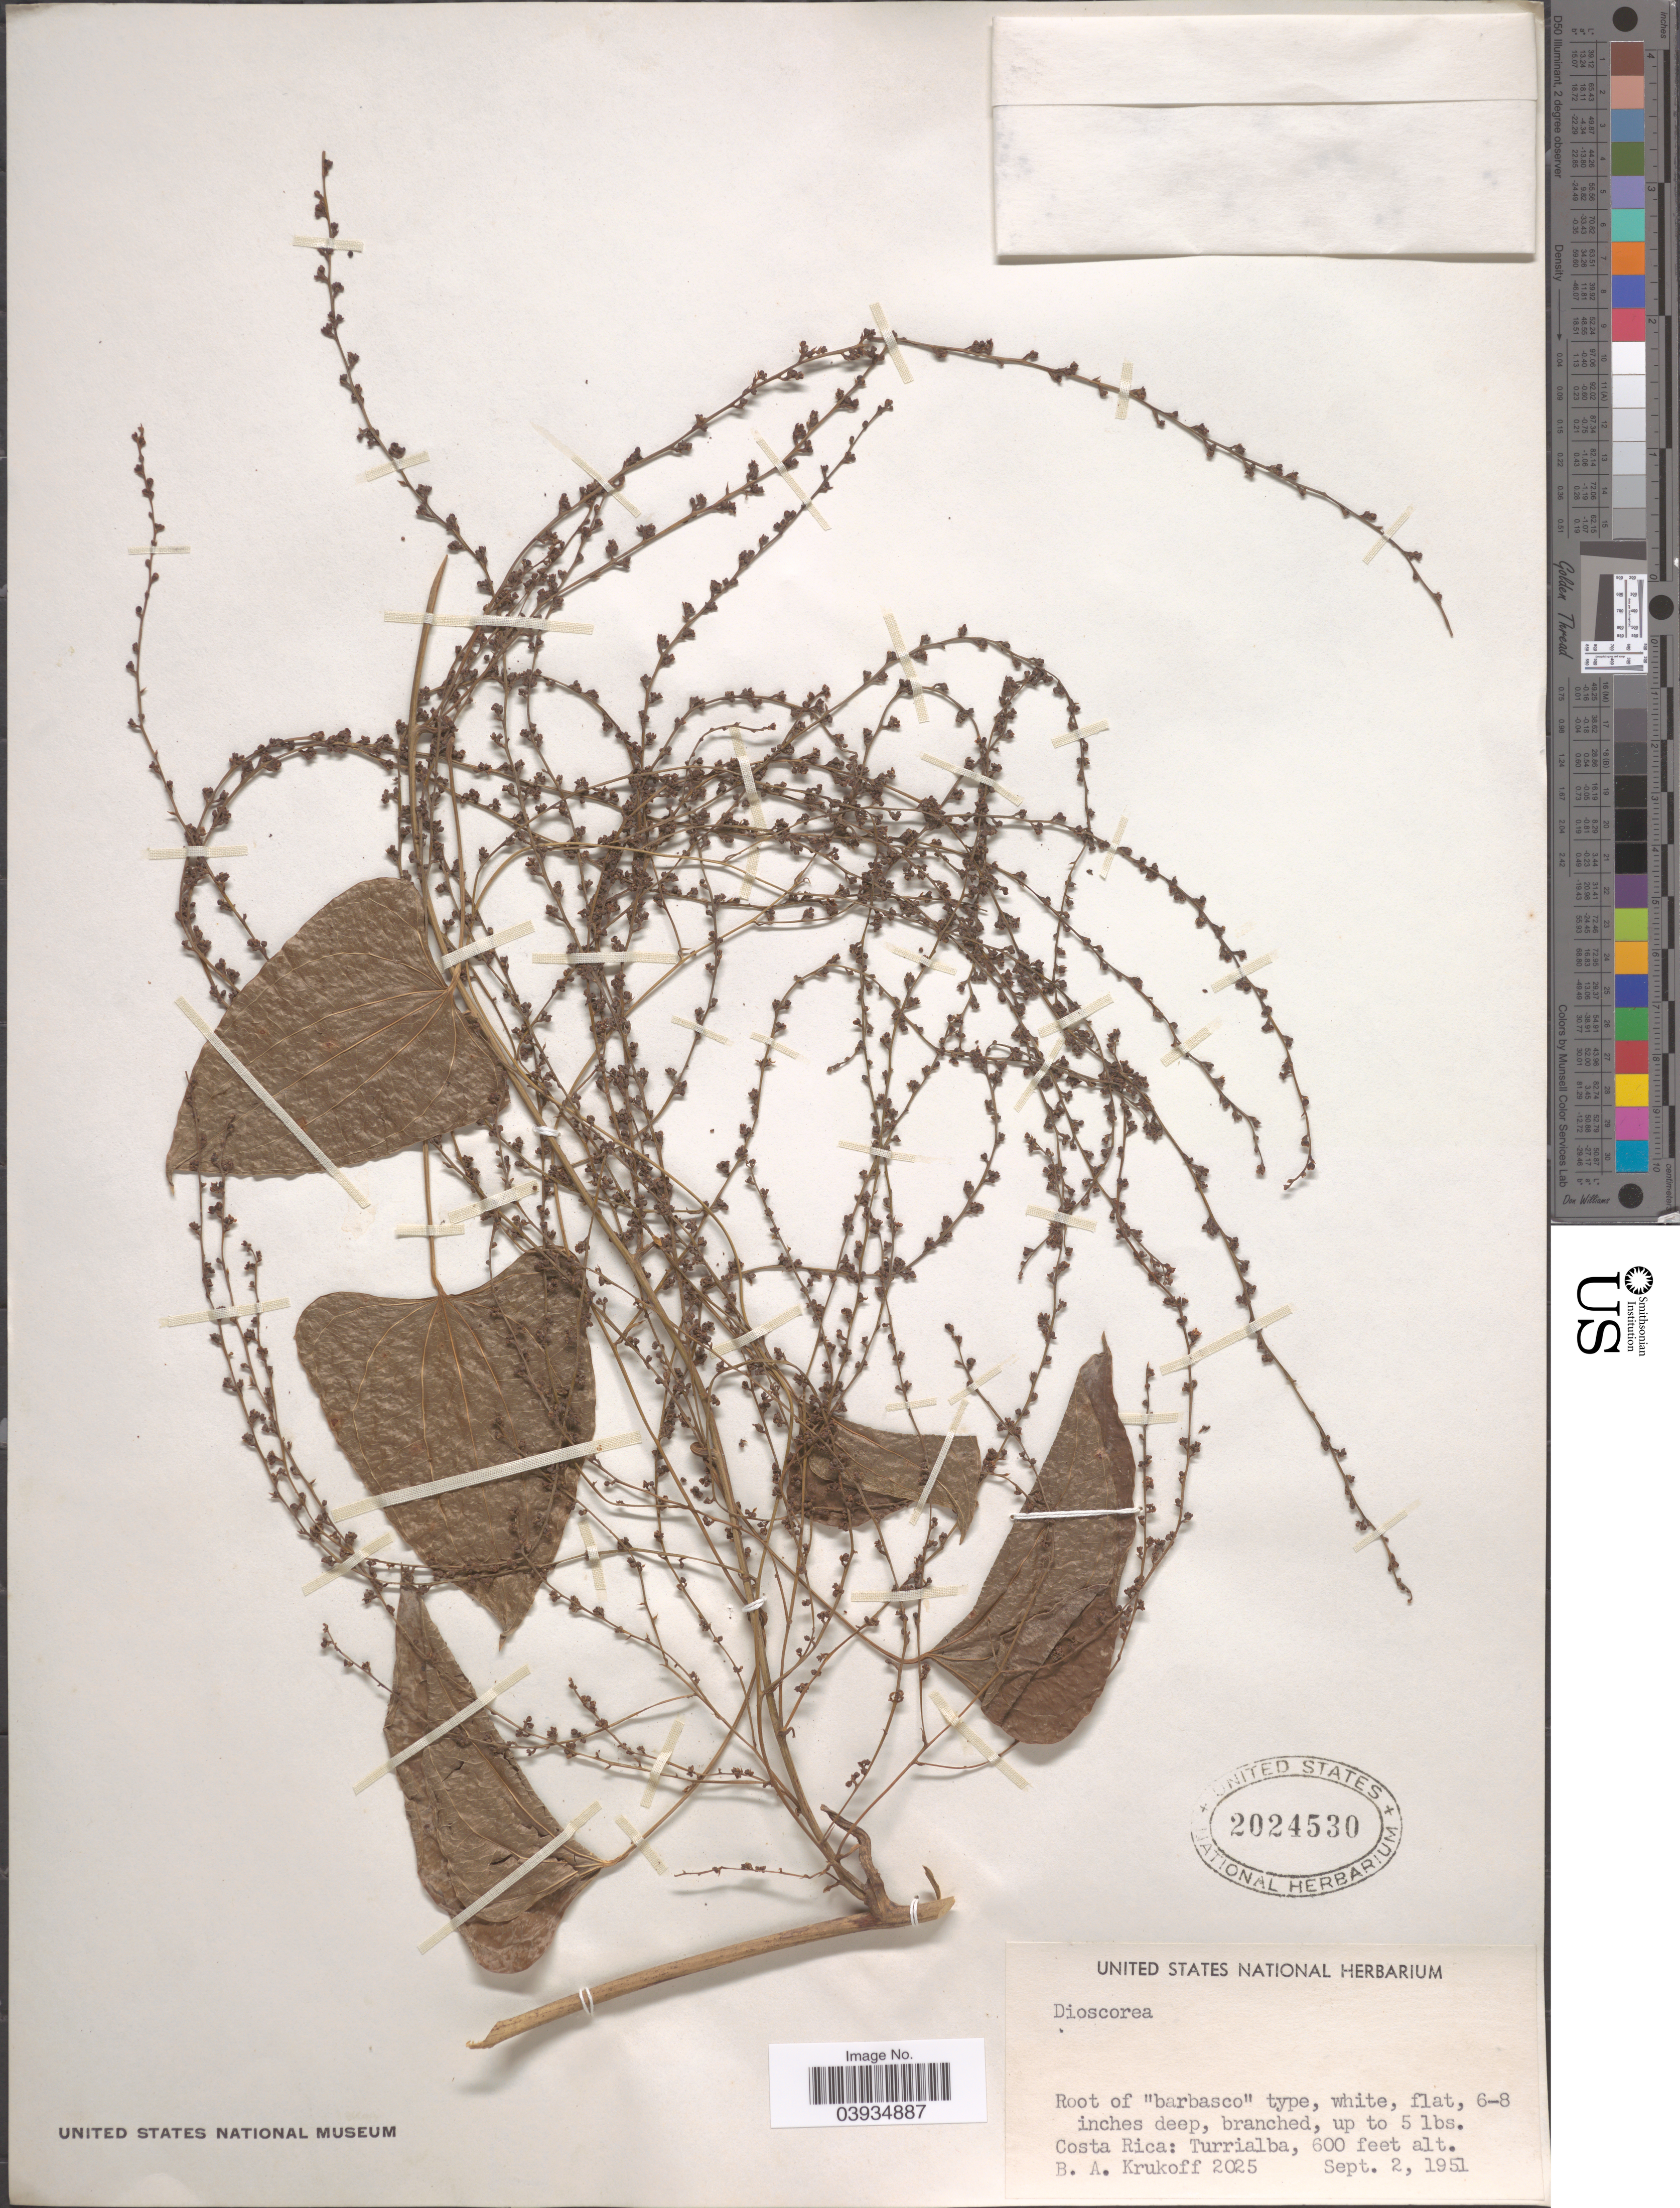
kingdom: Plantae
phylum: Tracheophyta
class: Liliopsida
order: Dioscoreales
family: Dioscoreaceae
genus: Dioscorea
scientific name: Dioscorea sp.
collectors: B. A. Krukoff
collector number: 2025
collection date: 1951-09-02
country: Costa Rica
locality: Turrialba.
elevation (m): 183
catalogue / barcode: US 2024530